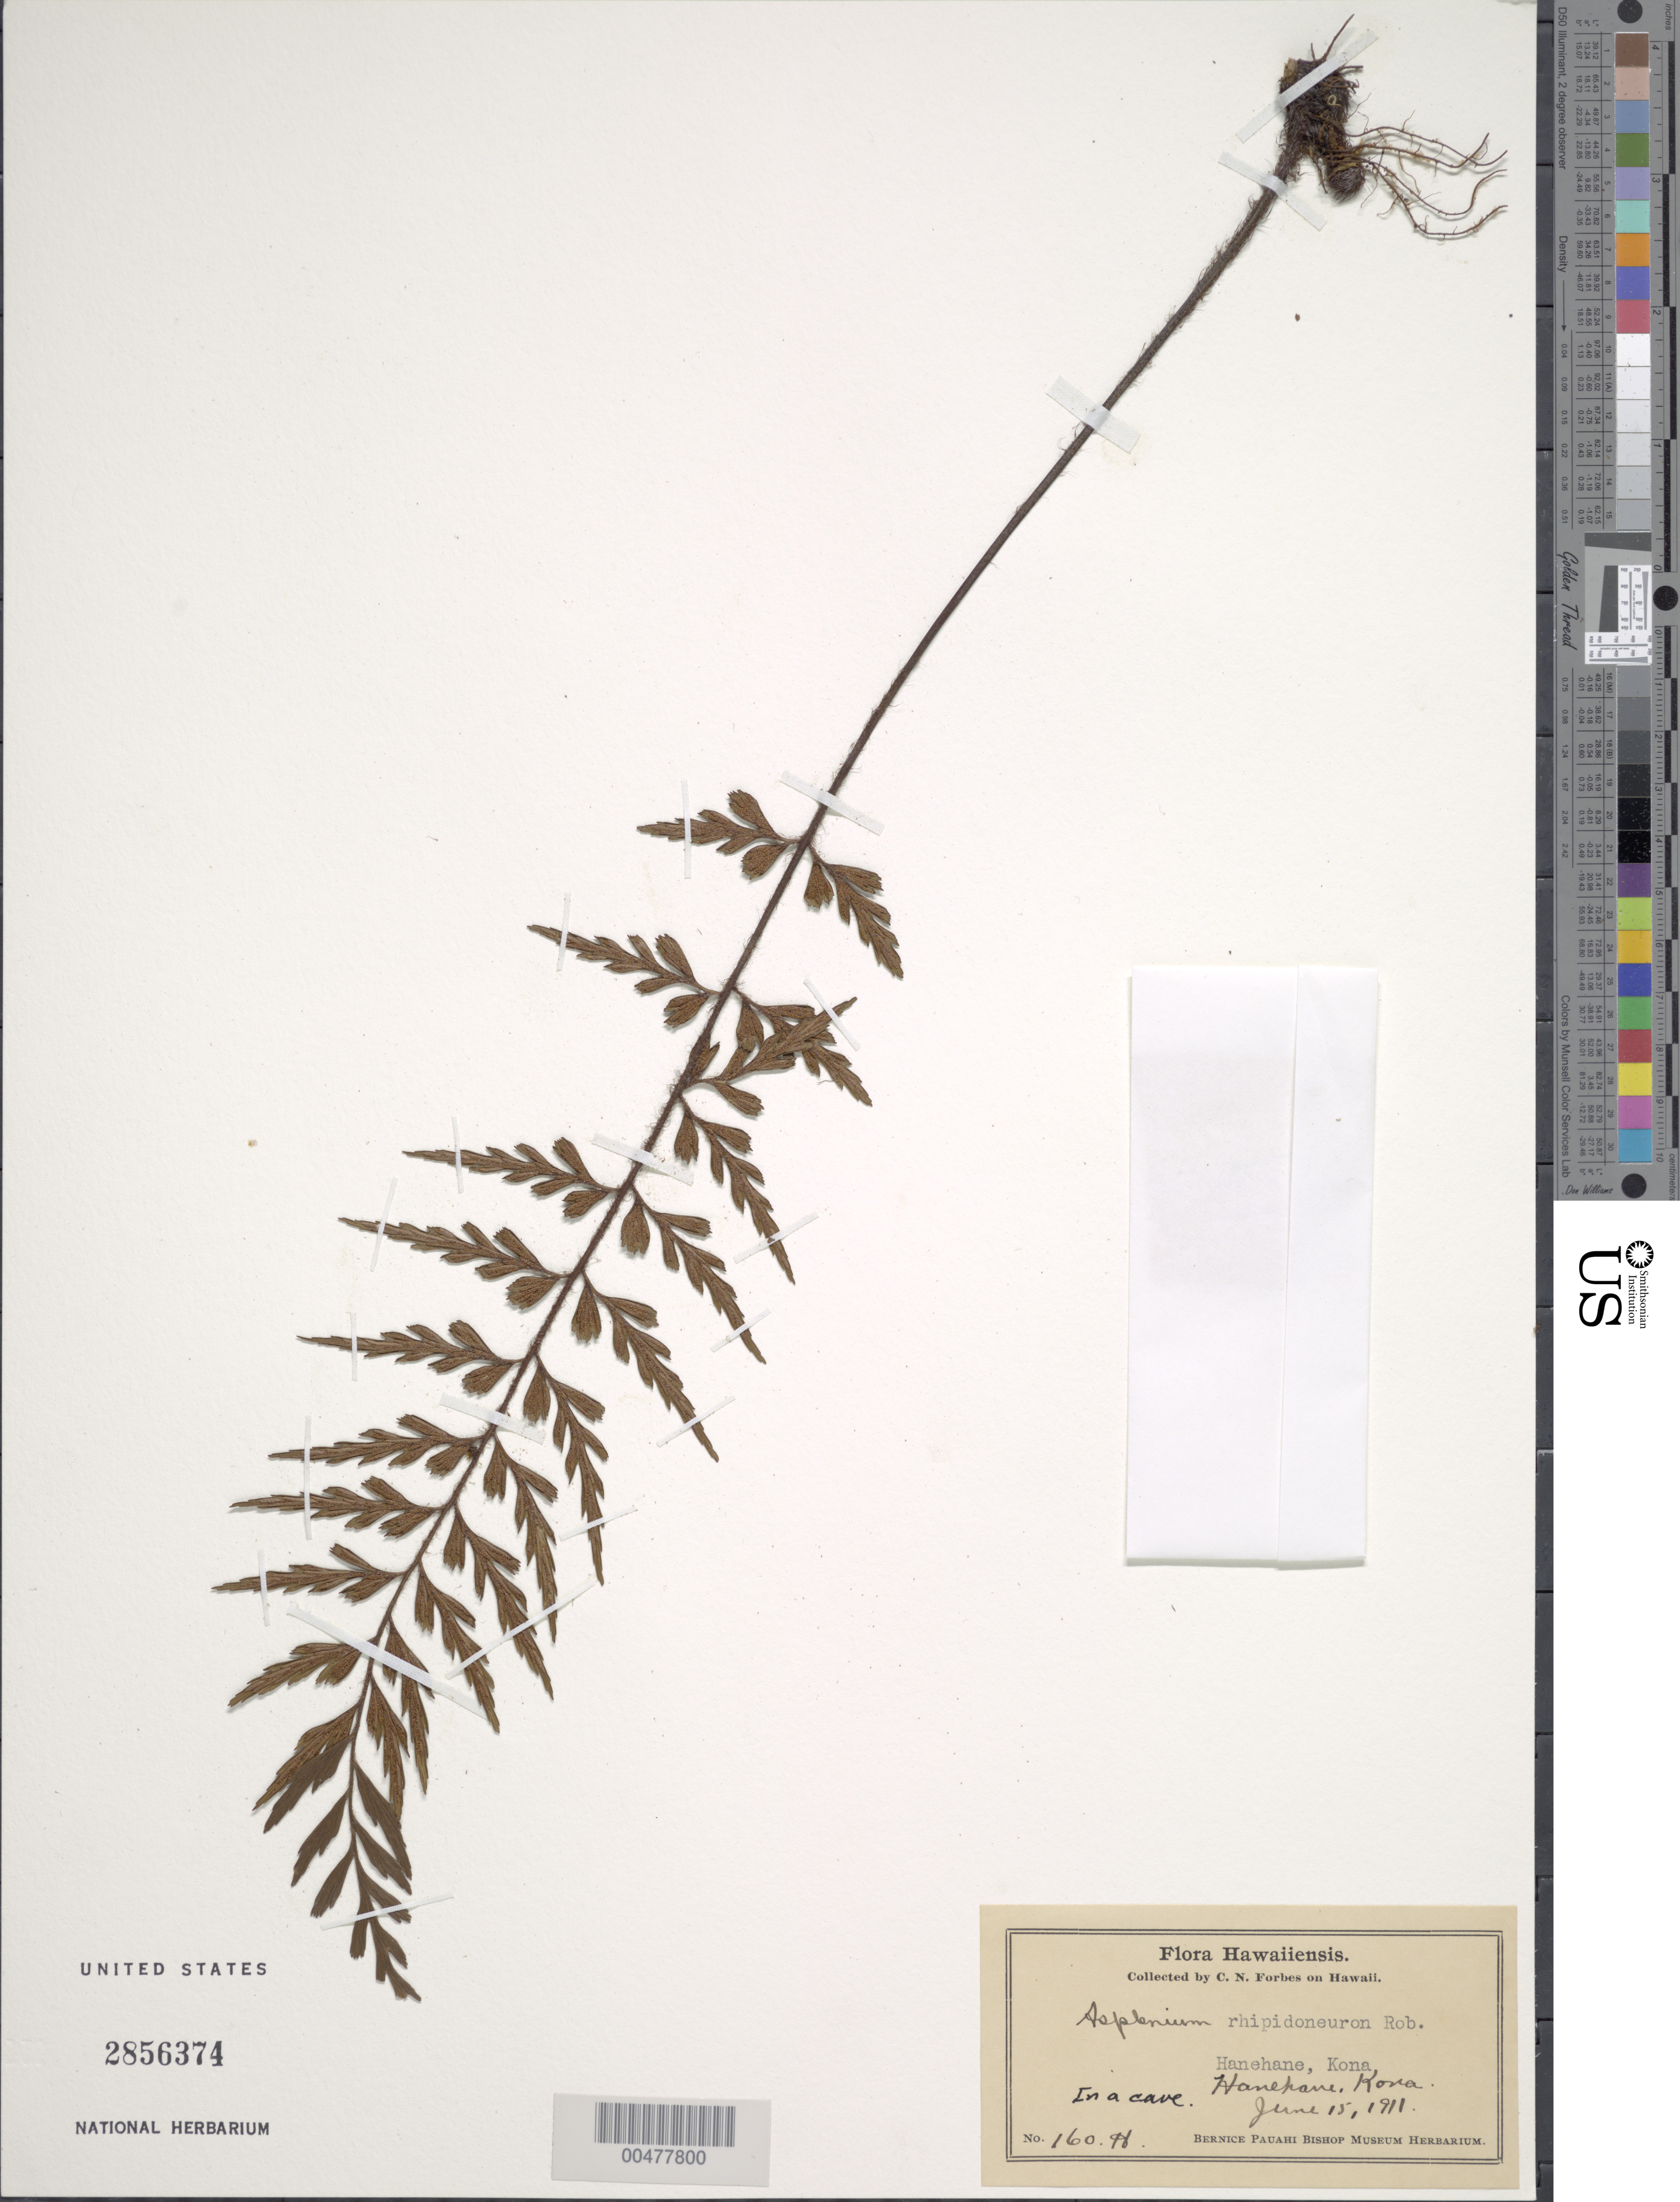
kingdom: Plantae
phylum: Tracheophyta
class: Polypodiopsida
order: Polypodiales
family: Aspleniaceae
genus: Asplenium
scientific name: Asplenium aethiopicum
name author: (Burm. f.) Bech.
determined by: Wagner, W. L., (BOT), Smithsonian Institution - National Museum of Natural History (UNITED STATES)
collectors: C. N. Forbes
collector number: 160.H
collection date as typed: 15 Jun 1911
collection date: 1911-06-15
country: United States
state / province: Hawaii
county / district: Hawaii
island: Hawaii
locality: Hanehane, Kona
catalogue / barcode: US 2856374